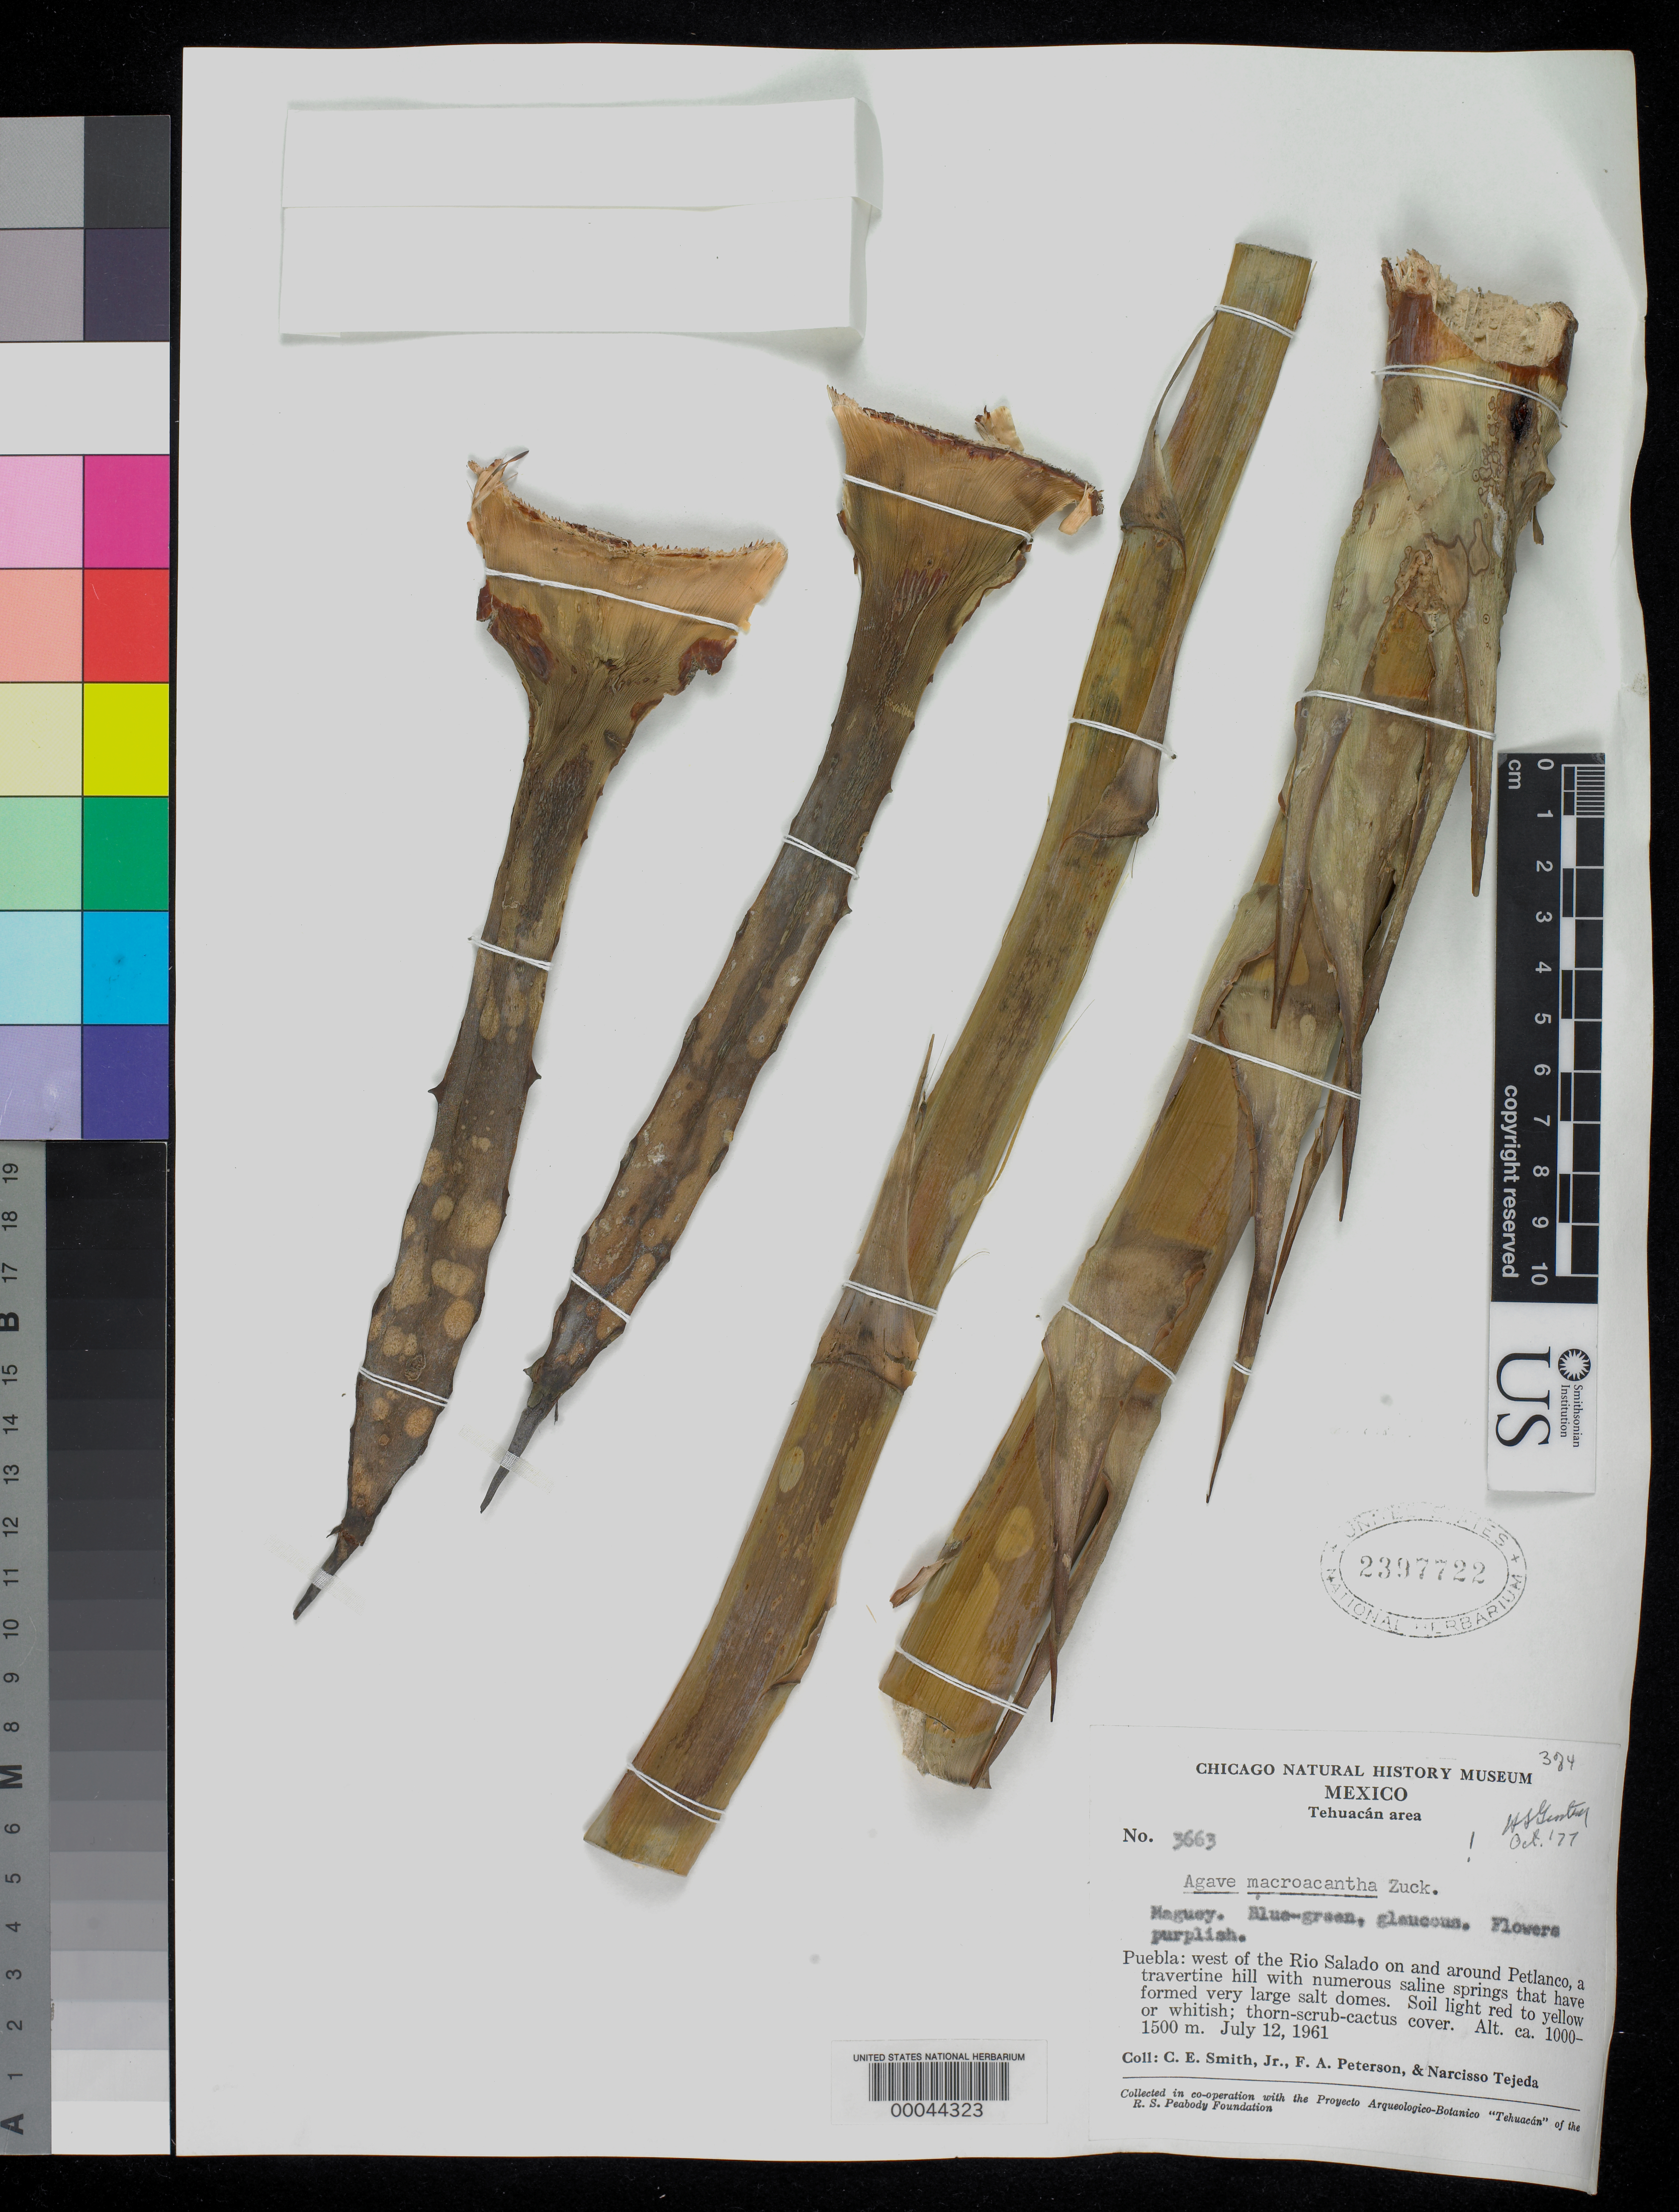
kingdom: Plantae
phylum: Tracheophyta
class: Liliopsida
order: Asparagales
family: Asparagaceae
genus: Agave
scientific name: Agave macroacantha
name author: Zucc.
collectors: C. E. Smith Jr.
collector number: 3553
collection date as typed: Jul 1961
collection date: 1961-07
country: Mexico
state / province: Puebla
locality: Tehuacan area: near Coxcatlan on cerro ajuereado & in the adja- cent valley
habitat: Igneous & sedimentary rocks w/friable lt red soil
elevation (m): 1000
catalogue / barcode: US 2397722